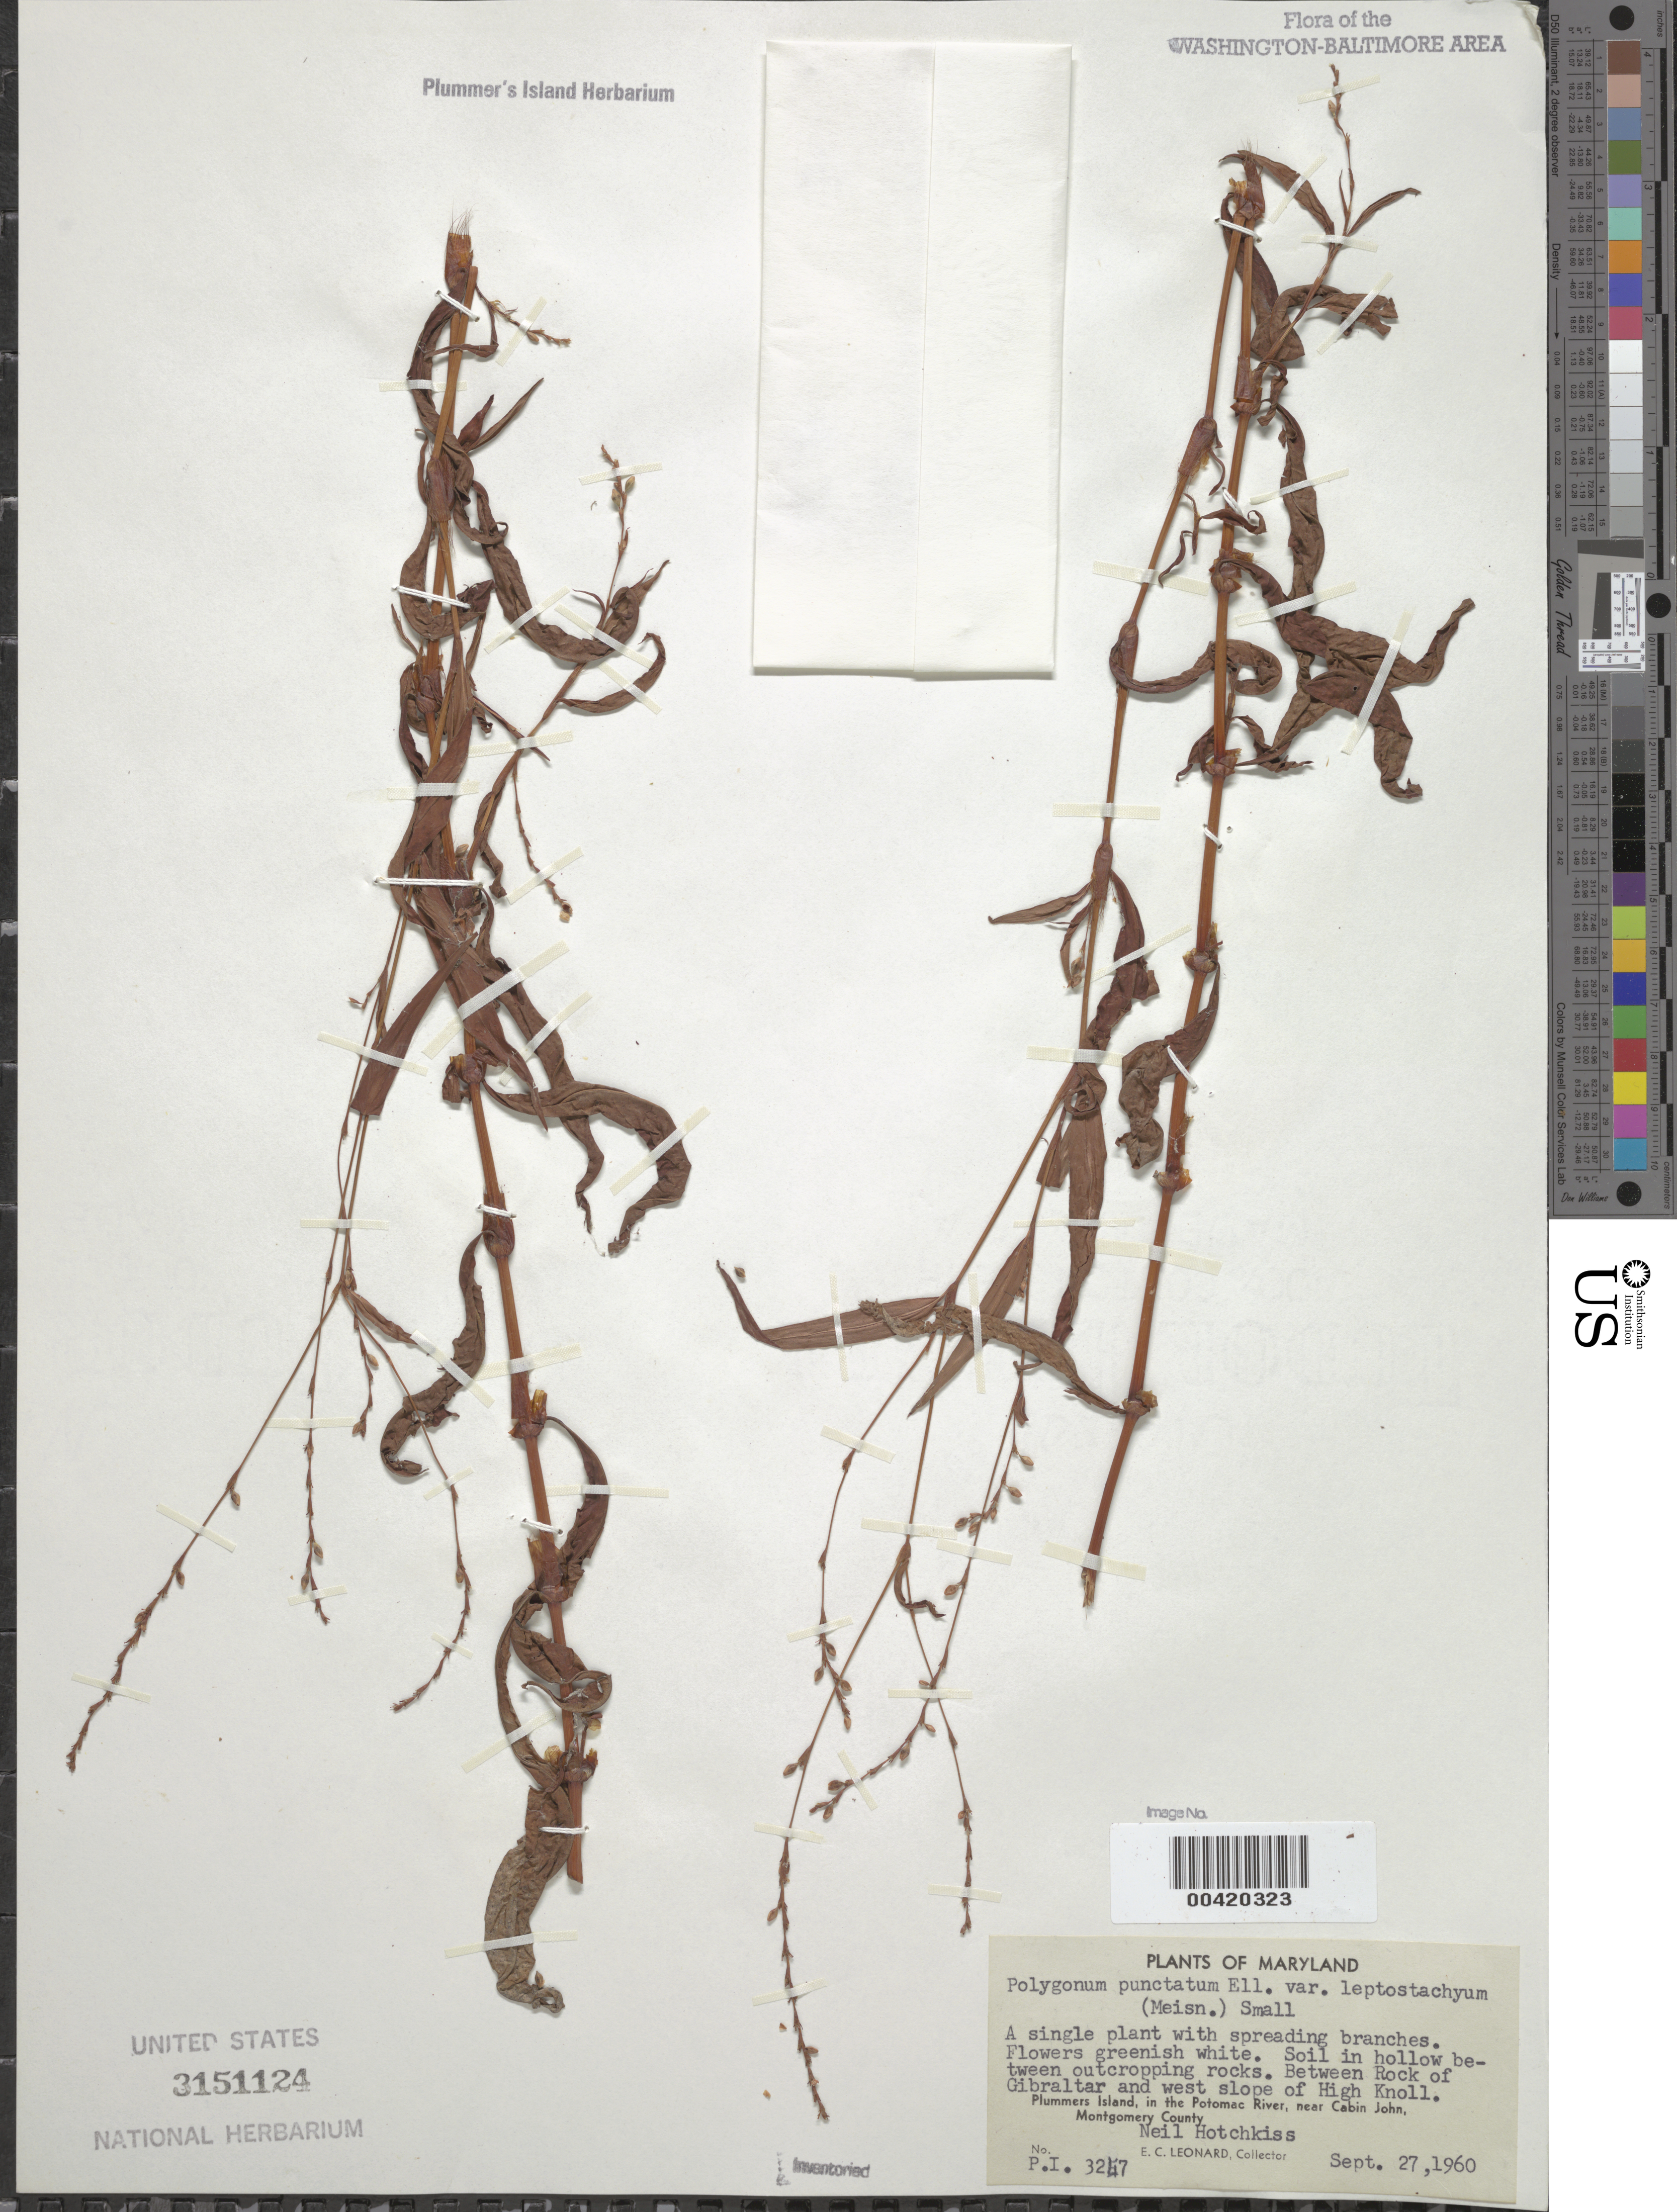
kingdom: Plantae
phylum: Tracheophyta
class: Magnoliopsida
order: Caryophyllales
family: Polygonaceae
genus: Persicaria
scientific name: Persicaria punctata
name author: (Elliott) Small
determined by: Atha, D. E.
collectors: E. C. Leonard & N. Hotchkiss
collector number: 3247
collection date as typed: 27 Sep 1960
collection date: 1960-09-27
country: United States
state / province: Maryland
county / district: Montgomery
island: Plummers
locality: Plummer's Island; between Rock of Gibraltar and west slope of high knoll C. & O. Canal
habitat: Soil in hollow between outcropping rocks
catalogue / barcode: US 3151124